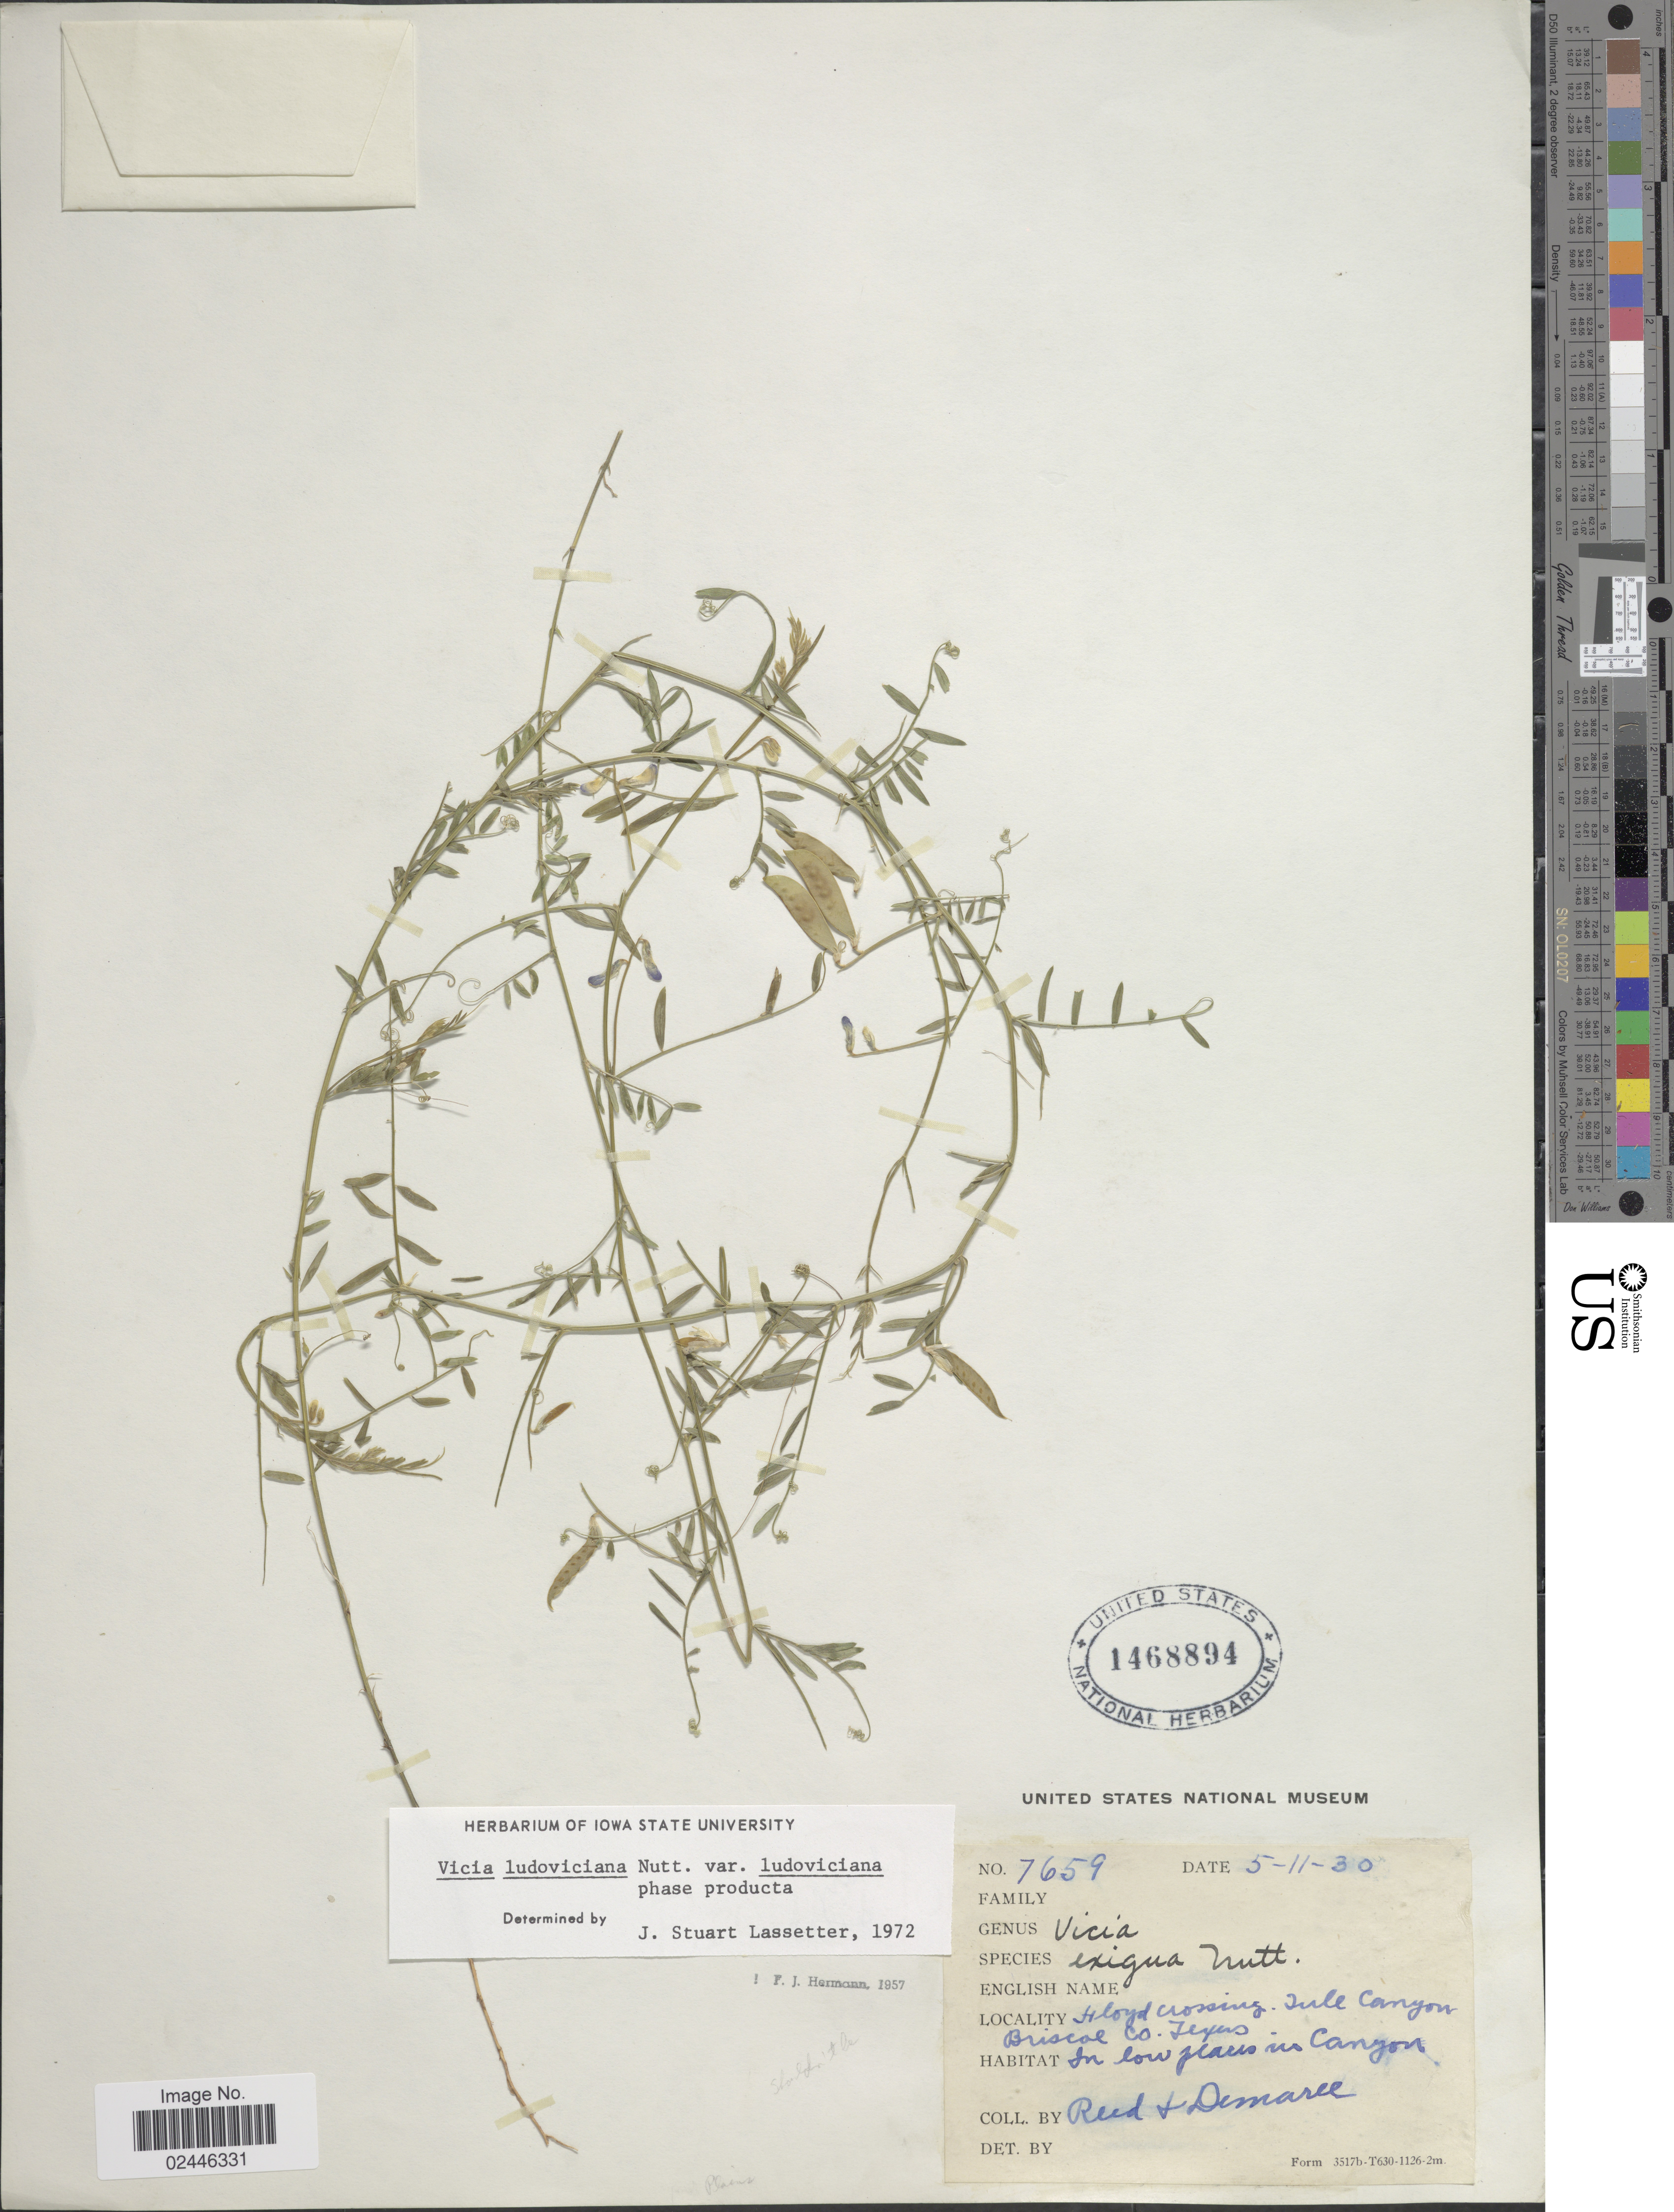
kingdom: Plantae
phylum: Tracheophyta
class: Magnoliopsida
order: Fabales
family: Fabaceae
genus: Vicia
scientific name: Vicia ludoviciana var. ludoviciana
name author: Nutt. ex Torr. & A. Gray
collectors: -. Reed & -. Demaree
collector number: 7659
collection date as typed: Transcribed d/m/y: 11/5/30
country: United States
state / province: Texas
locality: St Loyd crossing, Jule Canyon Briscol Co, In low places in canyon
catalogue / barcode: US 1468894